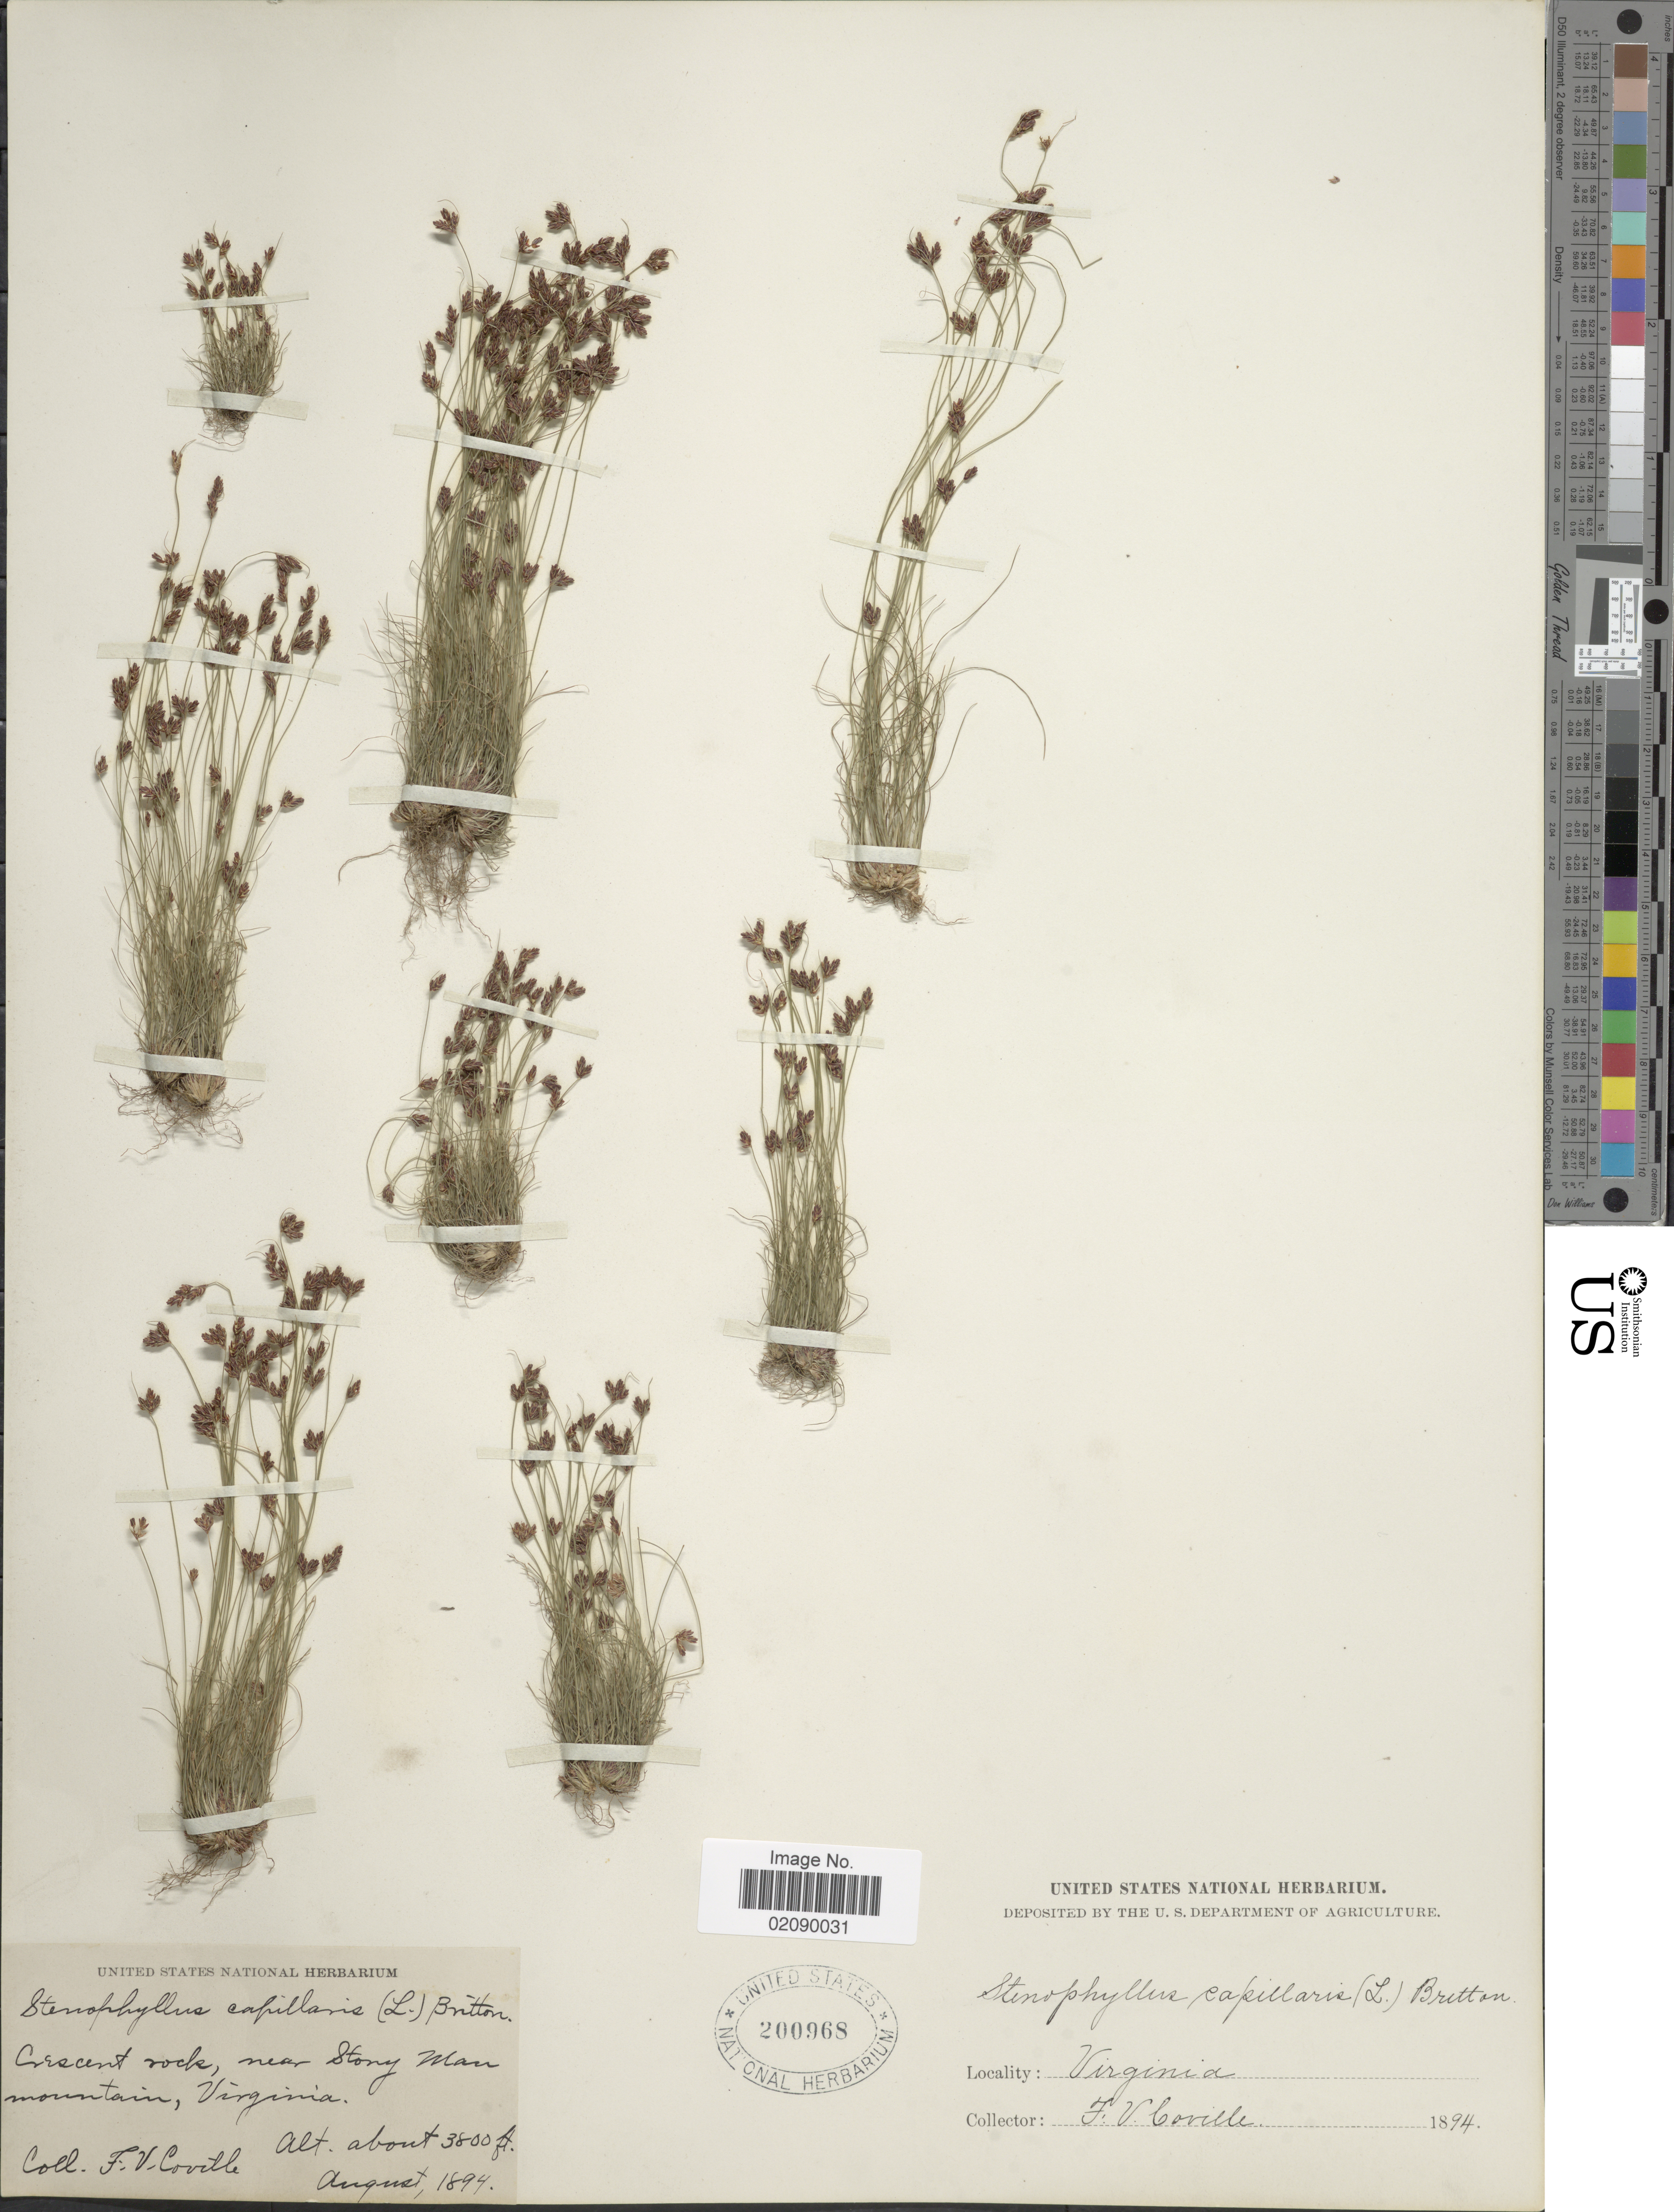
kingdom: Plantae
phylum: Tracheophyta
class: Liliopsida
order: Poales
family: Cyperaceae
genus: Bulbostylis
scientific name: Bulbostylis capillaris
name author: (L.) Kunth ex C.B. Clarke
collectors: F. V. Coville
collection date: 1894-08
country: United States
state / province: Virginia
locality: Crecent rock, near Stony Man Mountain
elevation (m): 1158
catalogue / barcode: US 200968